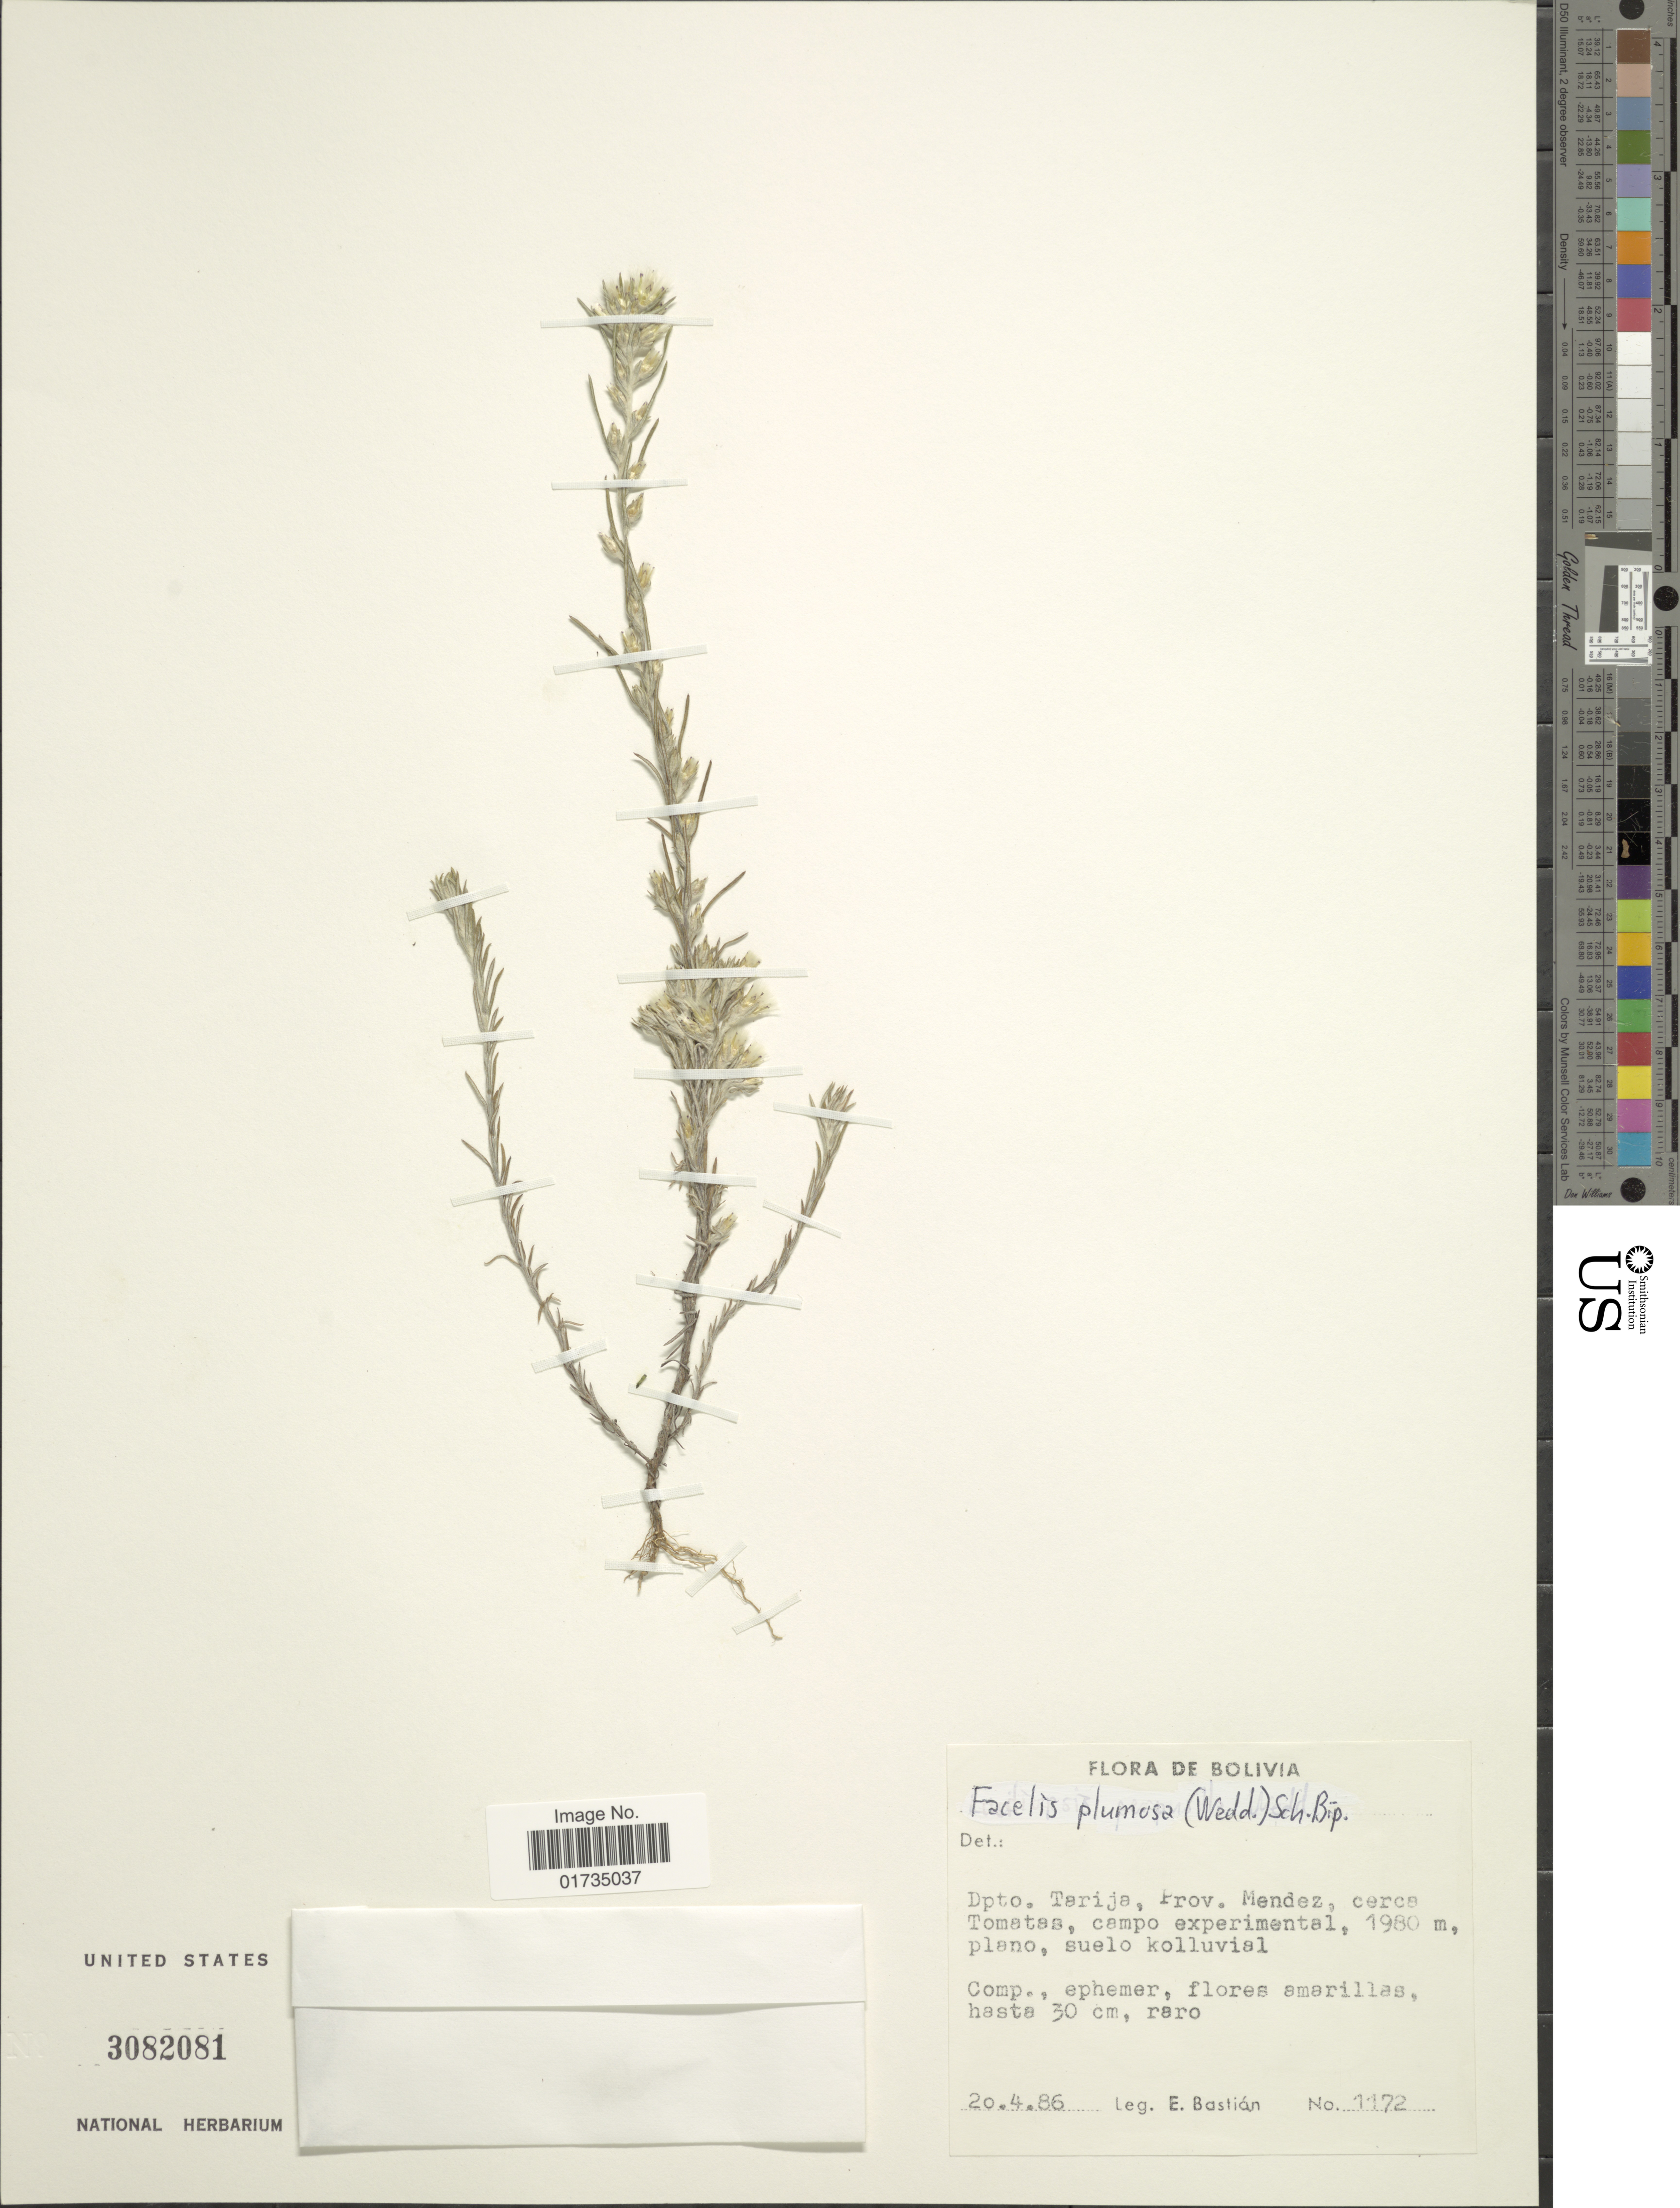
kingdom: Plantae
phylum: Tracheophyta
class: Magnoliopsida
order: Asterales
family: Asteraceae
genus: Facelis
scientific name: Facelis plumosa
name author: (Wedd.) Sch. Bip.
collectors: E. Bastian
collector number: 1172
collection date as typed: Transcribed d/m/y: 20/4/86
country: Bolivia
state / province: Tarija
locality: Bolivia. Dpto. Tarija, Prov. Mendez, cerca Tomatas, campo experimental, suelo kolluvial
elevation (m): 1980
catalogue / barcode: US 3082081